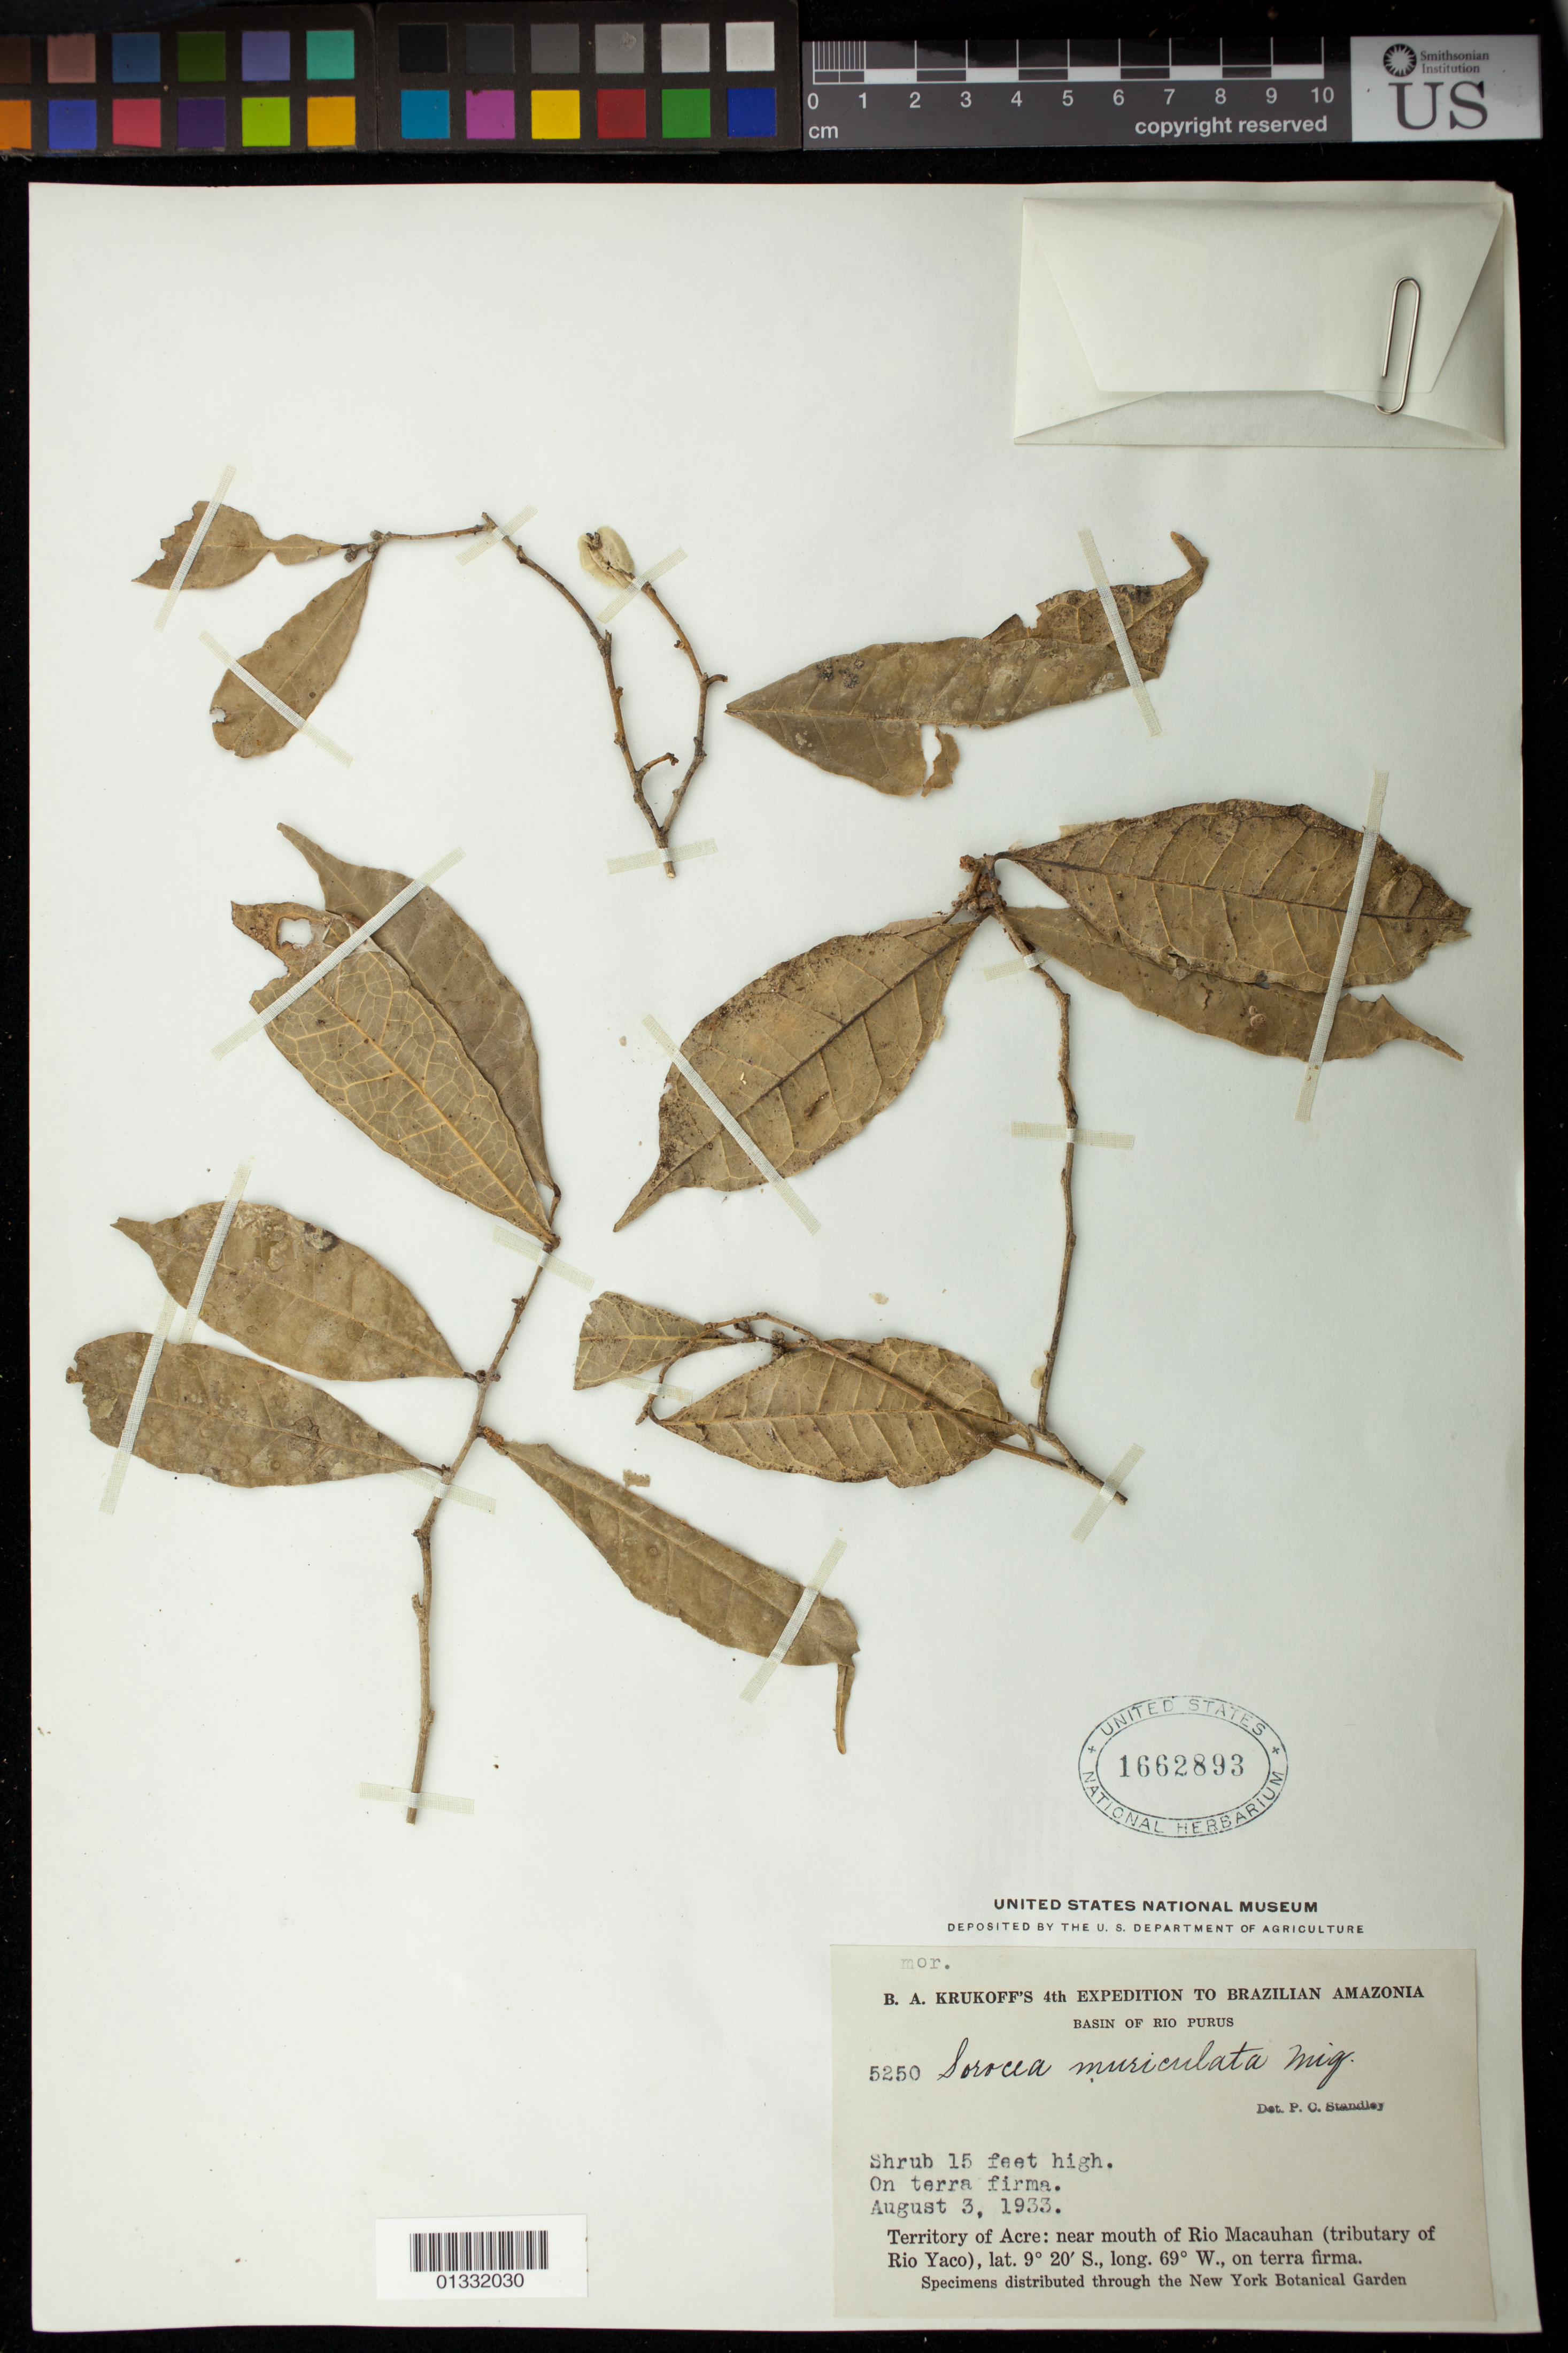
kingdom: Plantae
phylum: Tracheophyta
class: Magnoliopsida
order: Rosales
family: Moraceae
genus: Sorocea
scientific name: Sorocea muriculata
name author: Miq.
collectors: B. A. Krukoff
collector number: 5250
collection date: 1933-08-03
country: Brazil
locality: Near mouth of RIo Macauhan (tributary of Rio Yaco)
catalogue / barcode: US 1662893